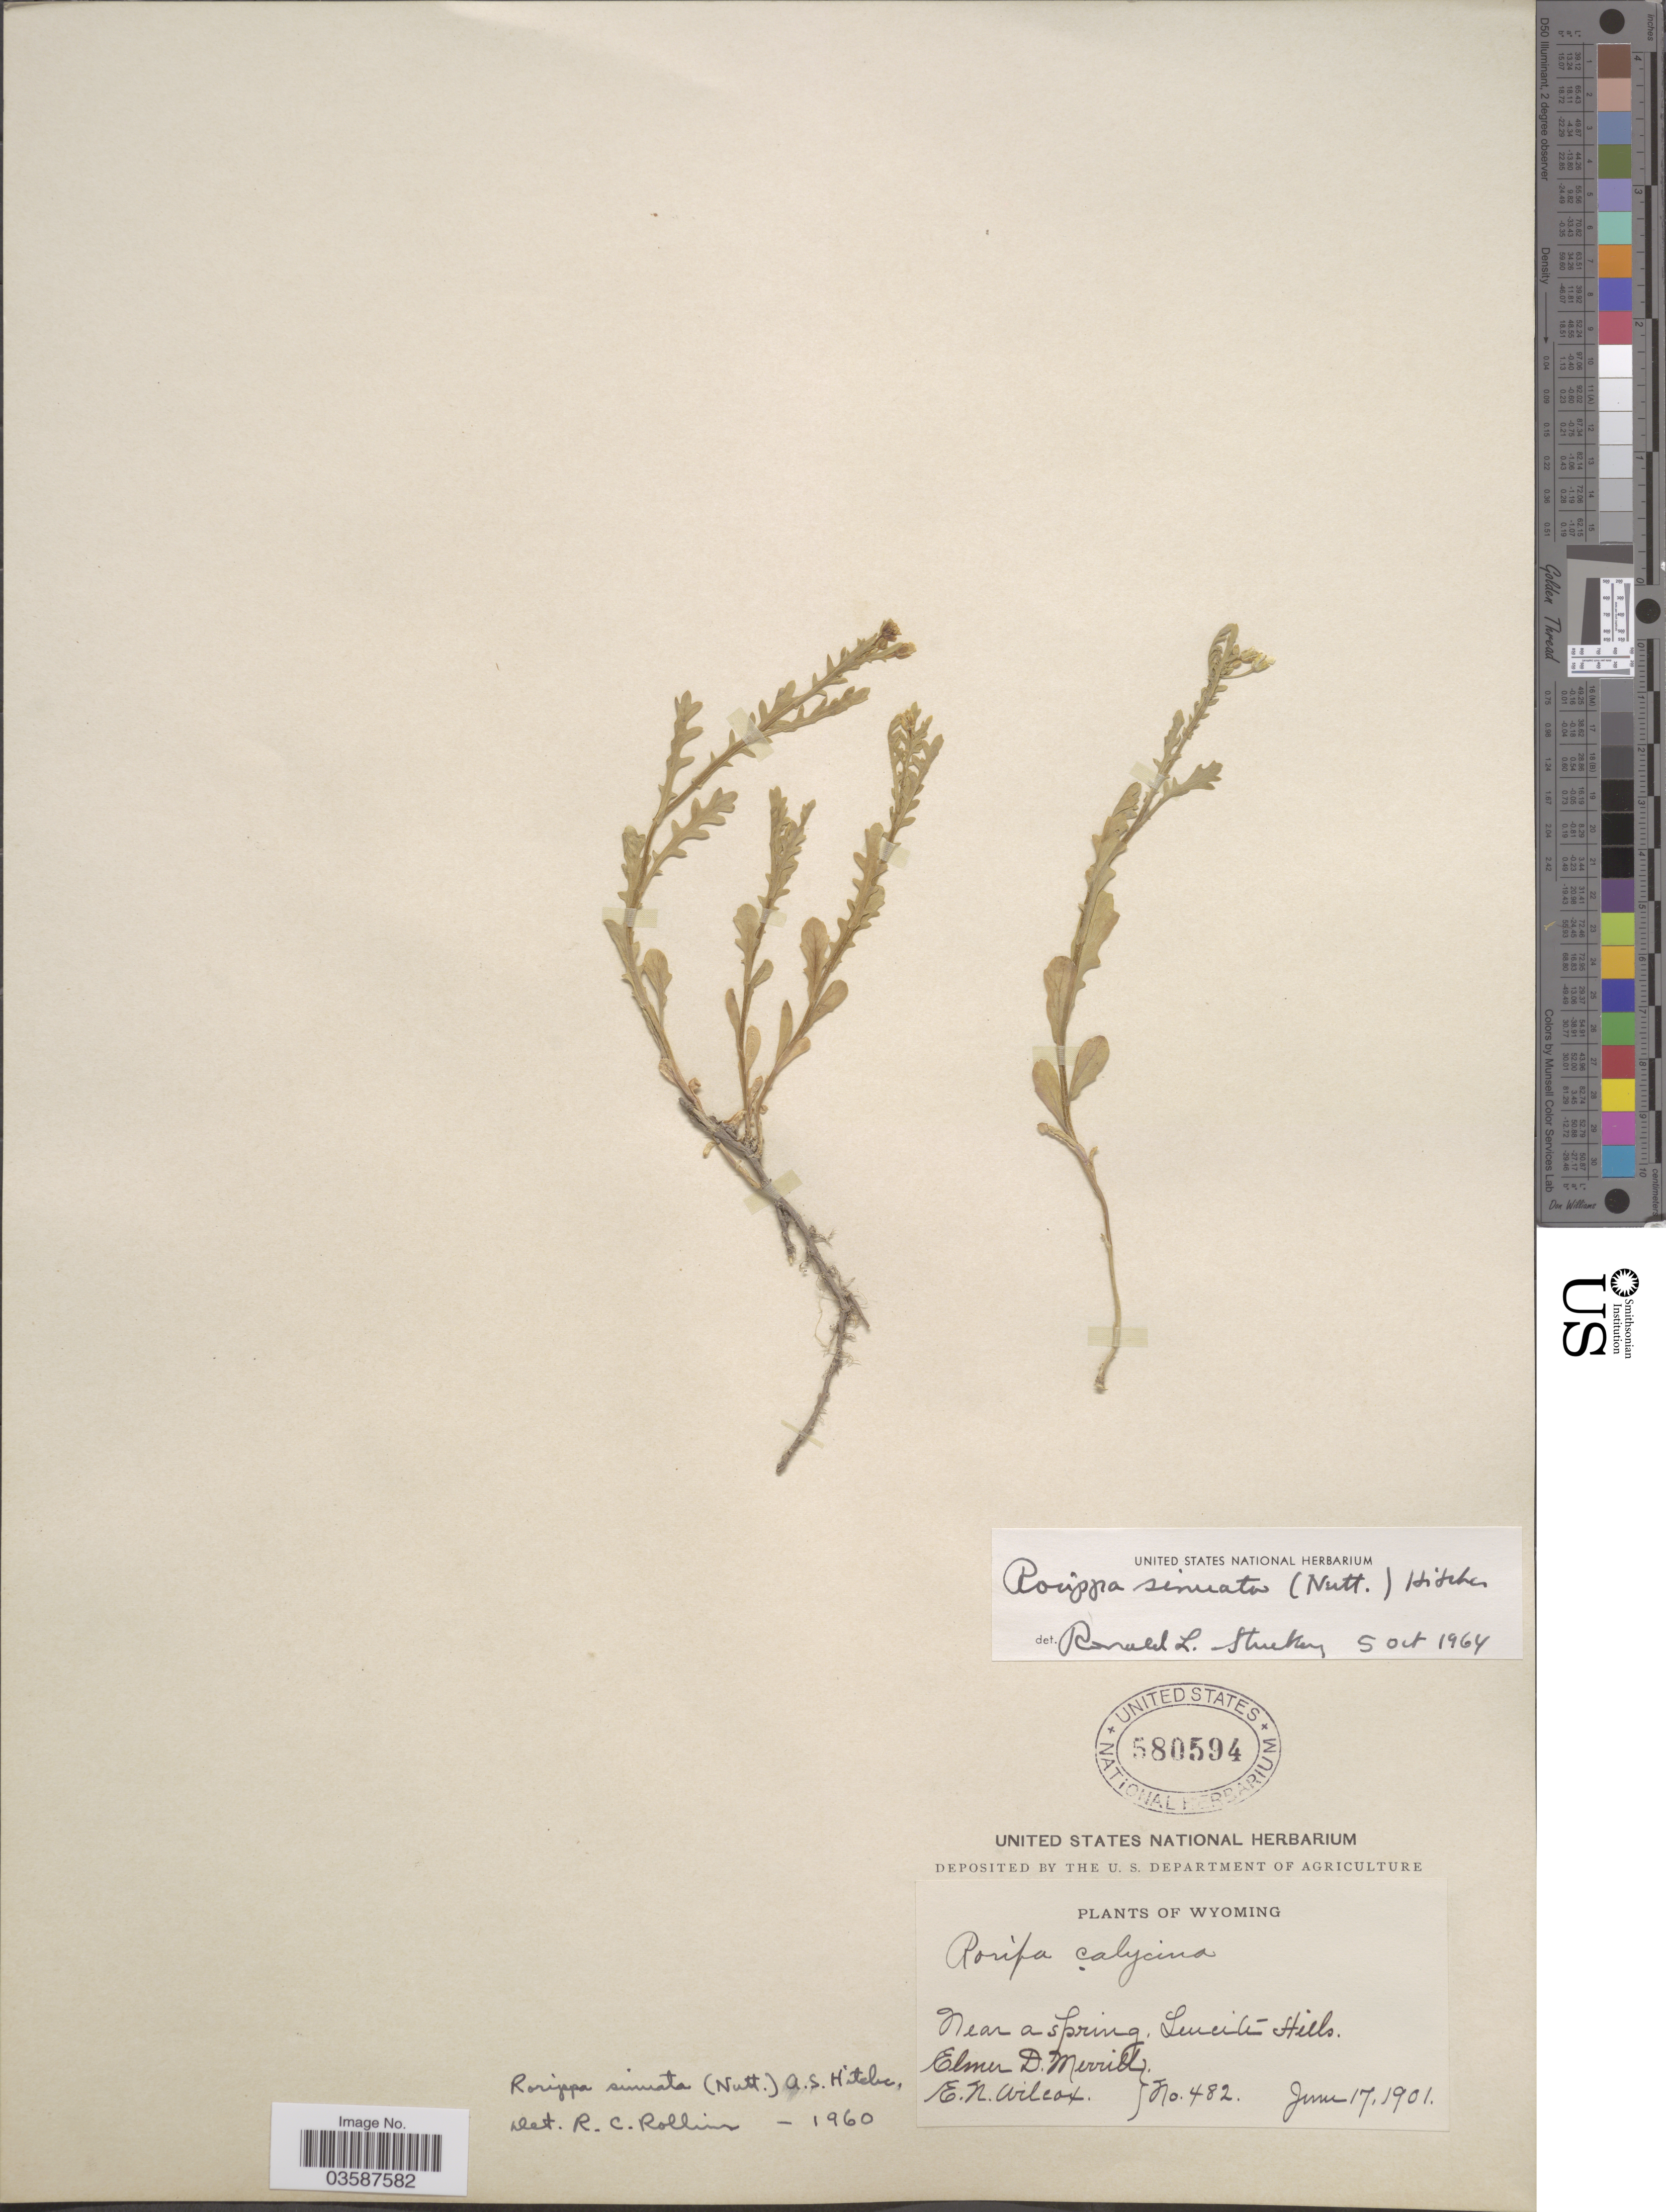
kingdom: Plantae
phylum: Tracheophyta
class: Magnoliopsida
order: Brassicales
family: Brassicaceae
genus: Rorippa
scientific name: Rorippa sinuata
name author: (Nutt.) Hitchc.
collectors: E. D. Merrill & E. Wilcox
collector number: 482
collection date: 1901-06-17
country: United States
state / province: Wyoming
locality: Near a spring, Leucite Hills.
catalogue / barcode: US 580594